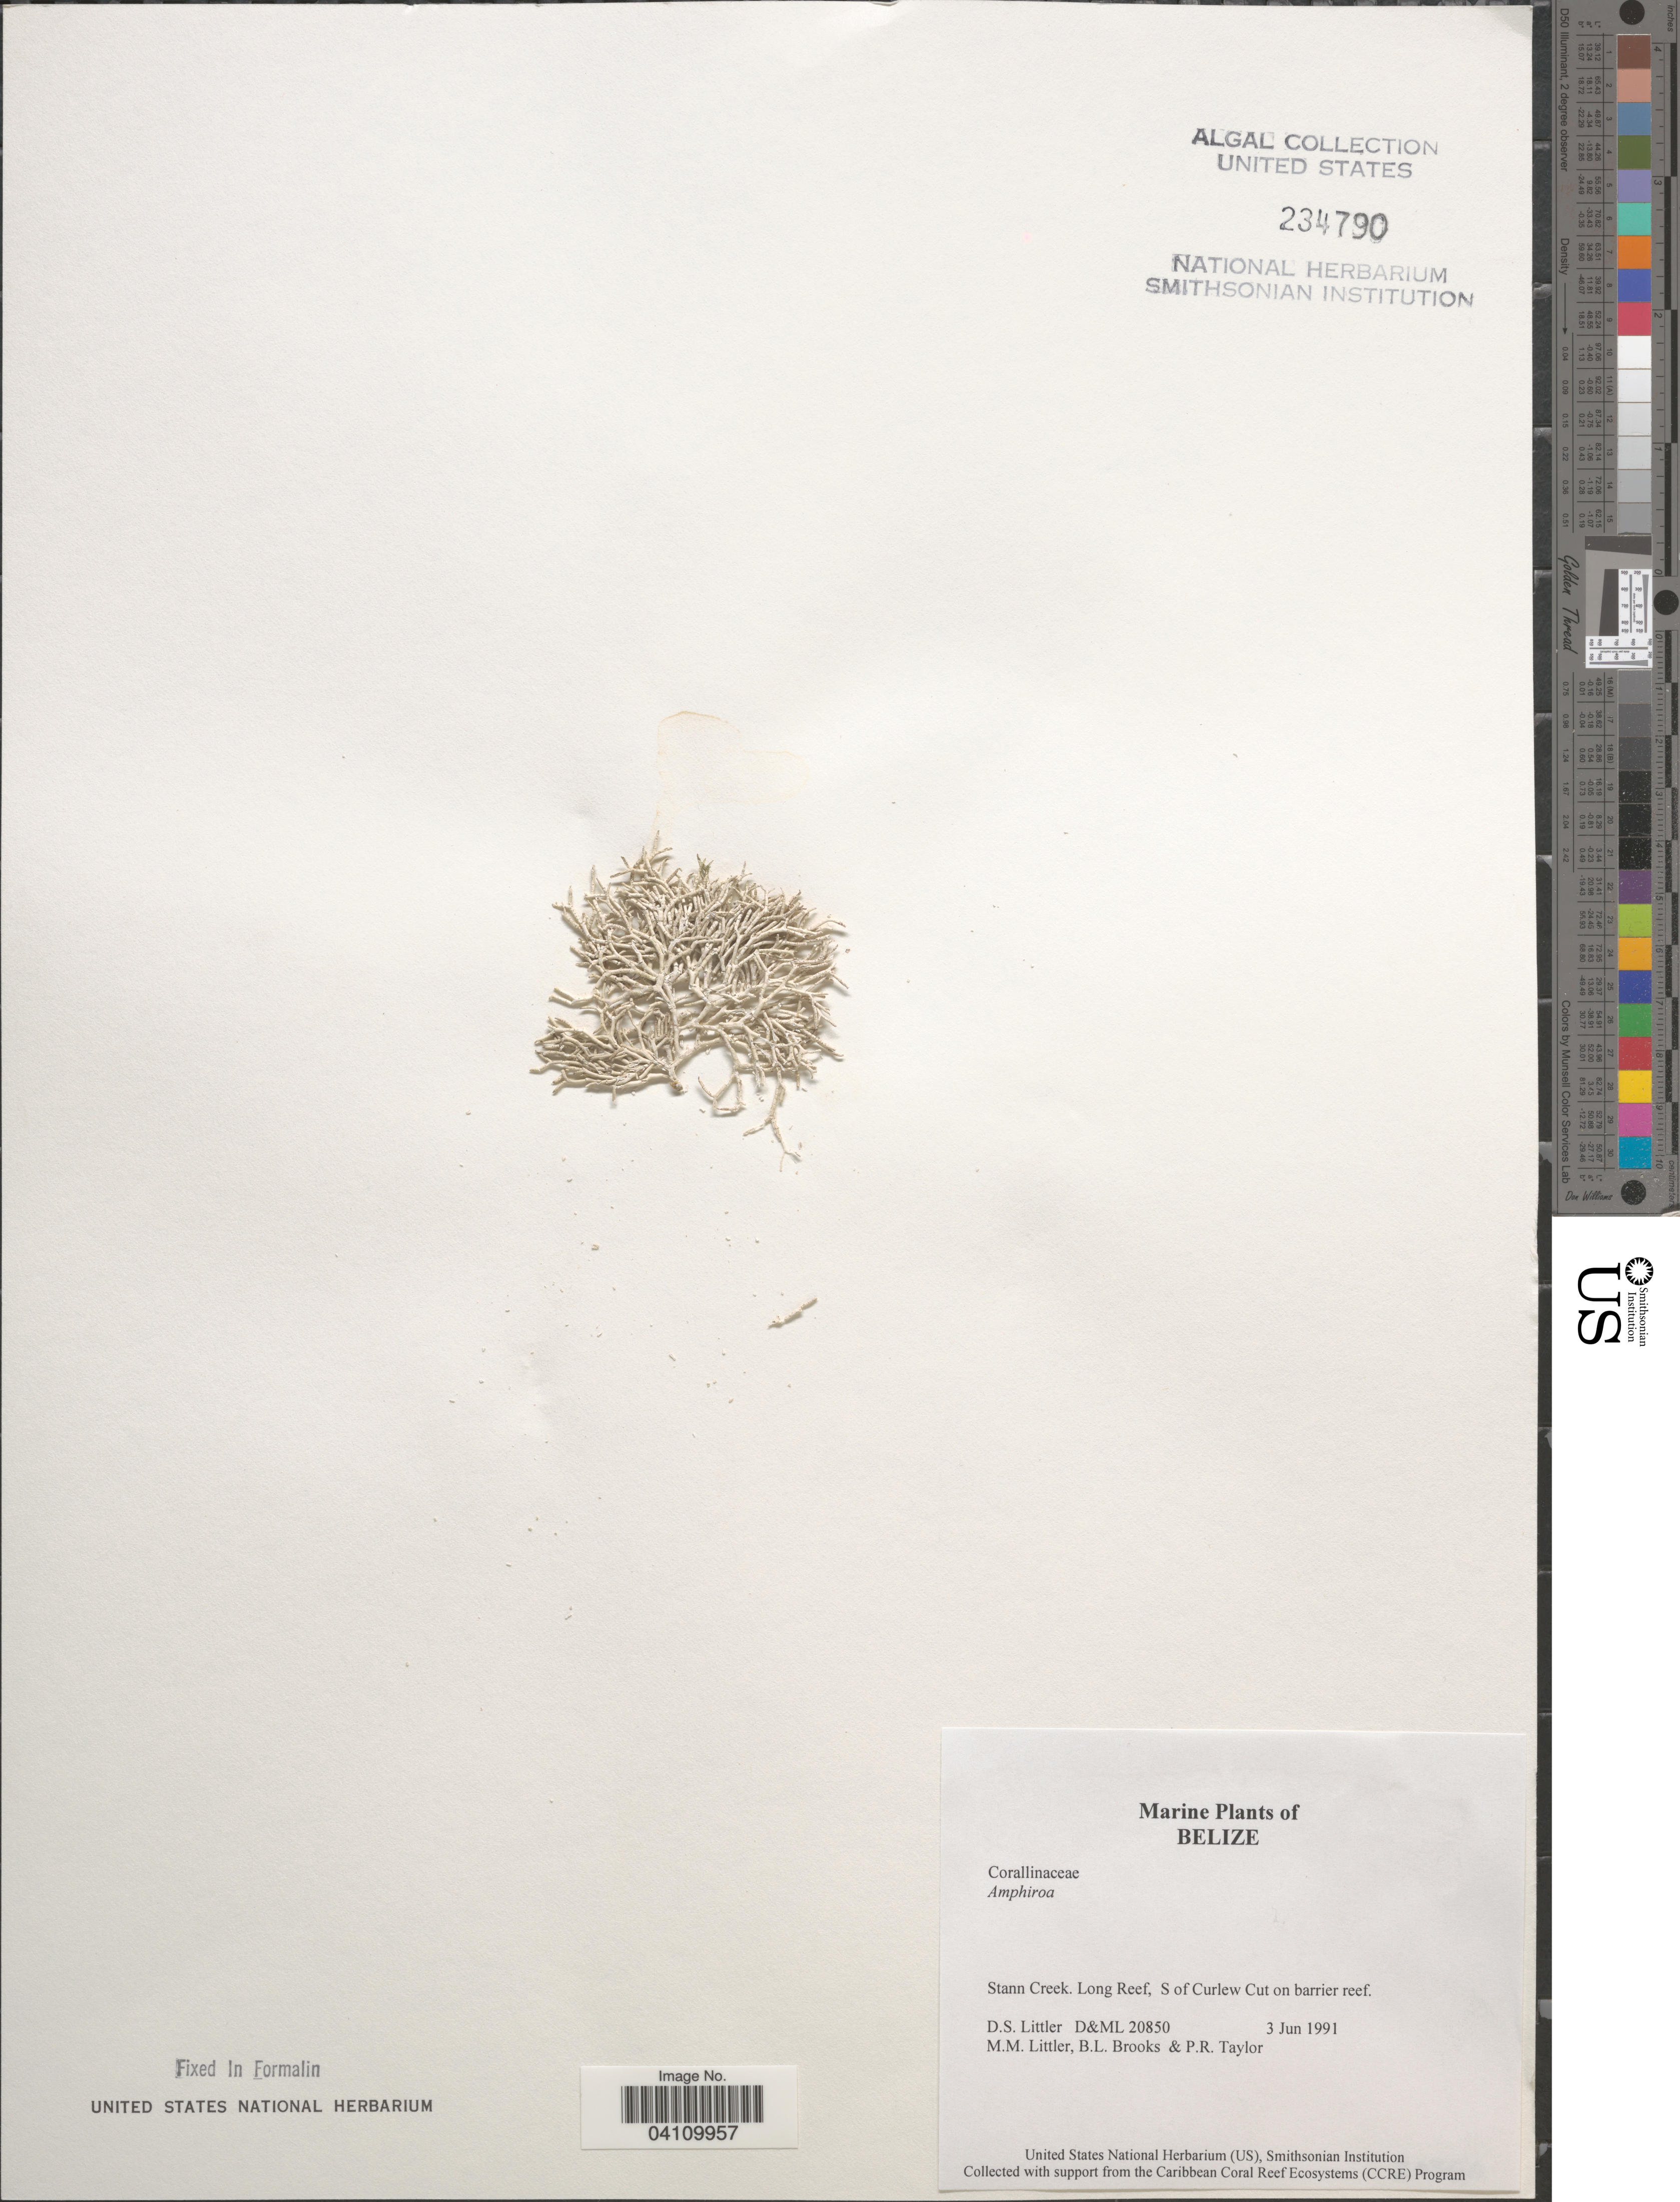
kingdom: Plantae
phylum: Rhodophyta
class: Florideophyceae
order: Corallinales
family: Lithophyllaceae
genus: Amphiroa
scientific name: Amphiroa sp.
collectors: D. S. Littler, B. Brooks & P. R. Taylor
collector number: D&ML 20850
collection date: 1991-06-03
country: Belize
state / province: Stann Creek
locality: Long Reef, S of Curlew Cut on barrier reef.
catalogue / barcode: US 234790